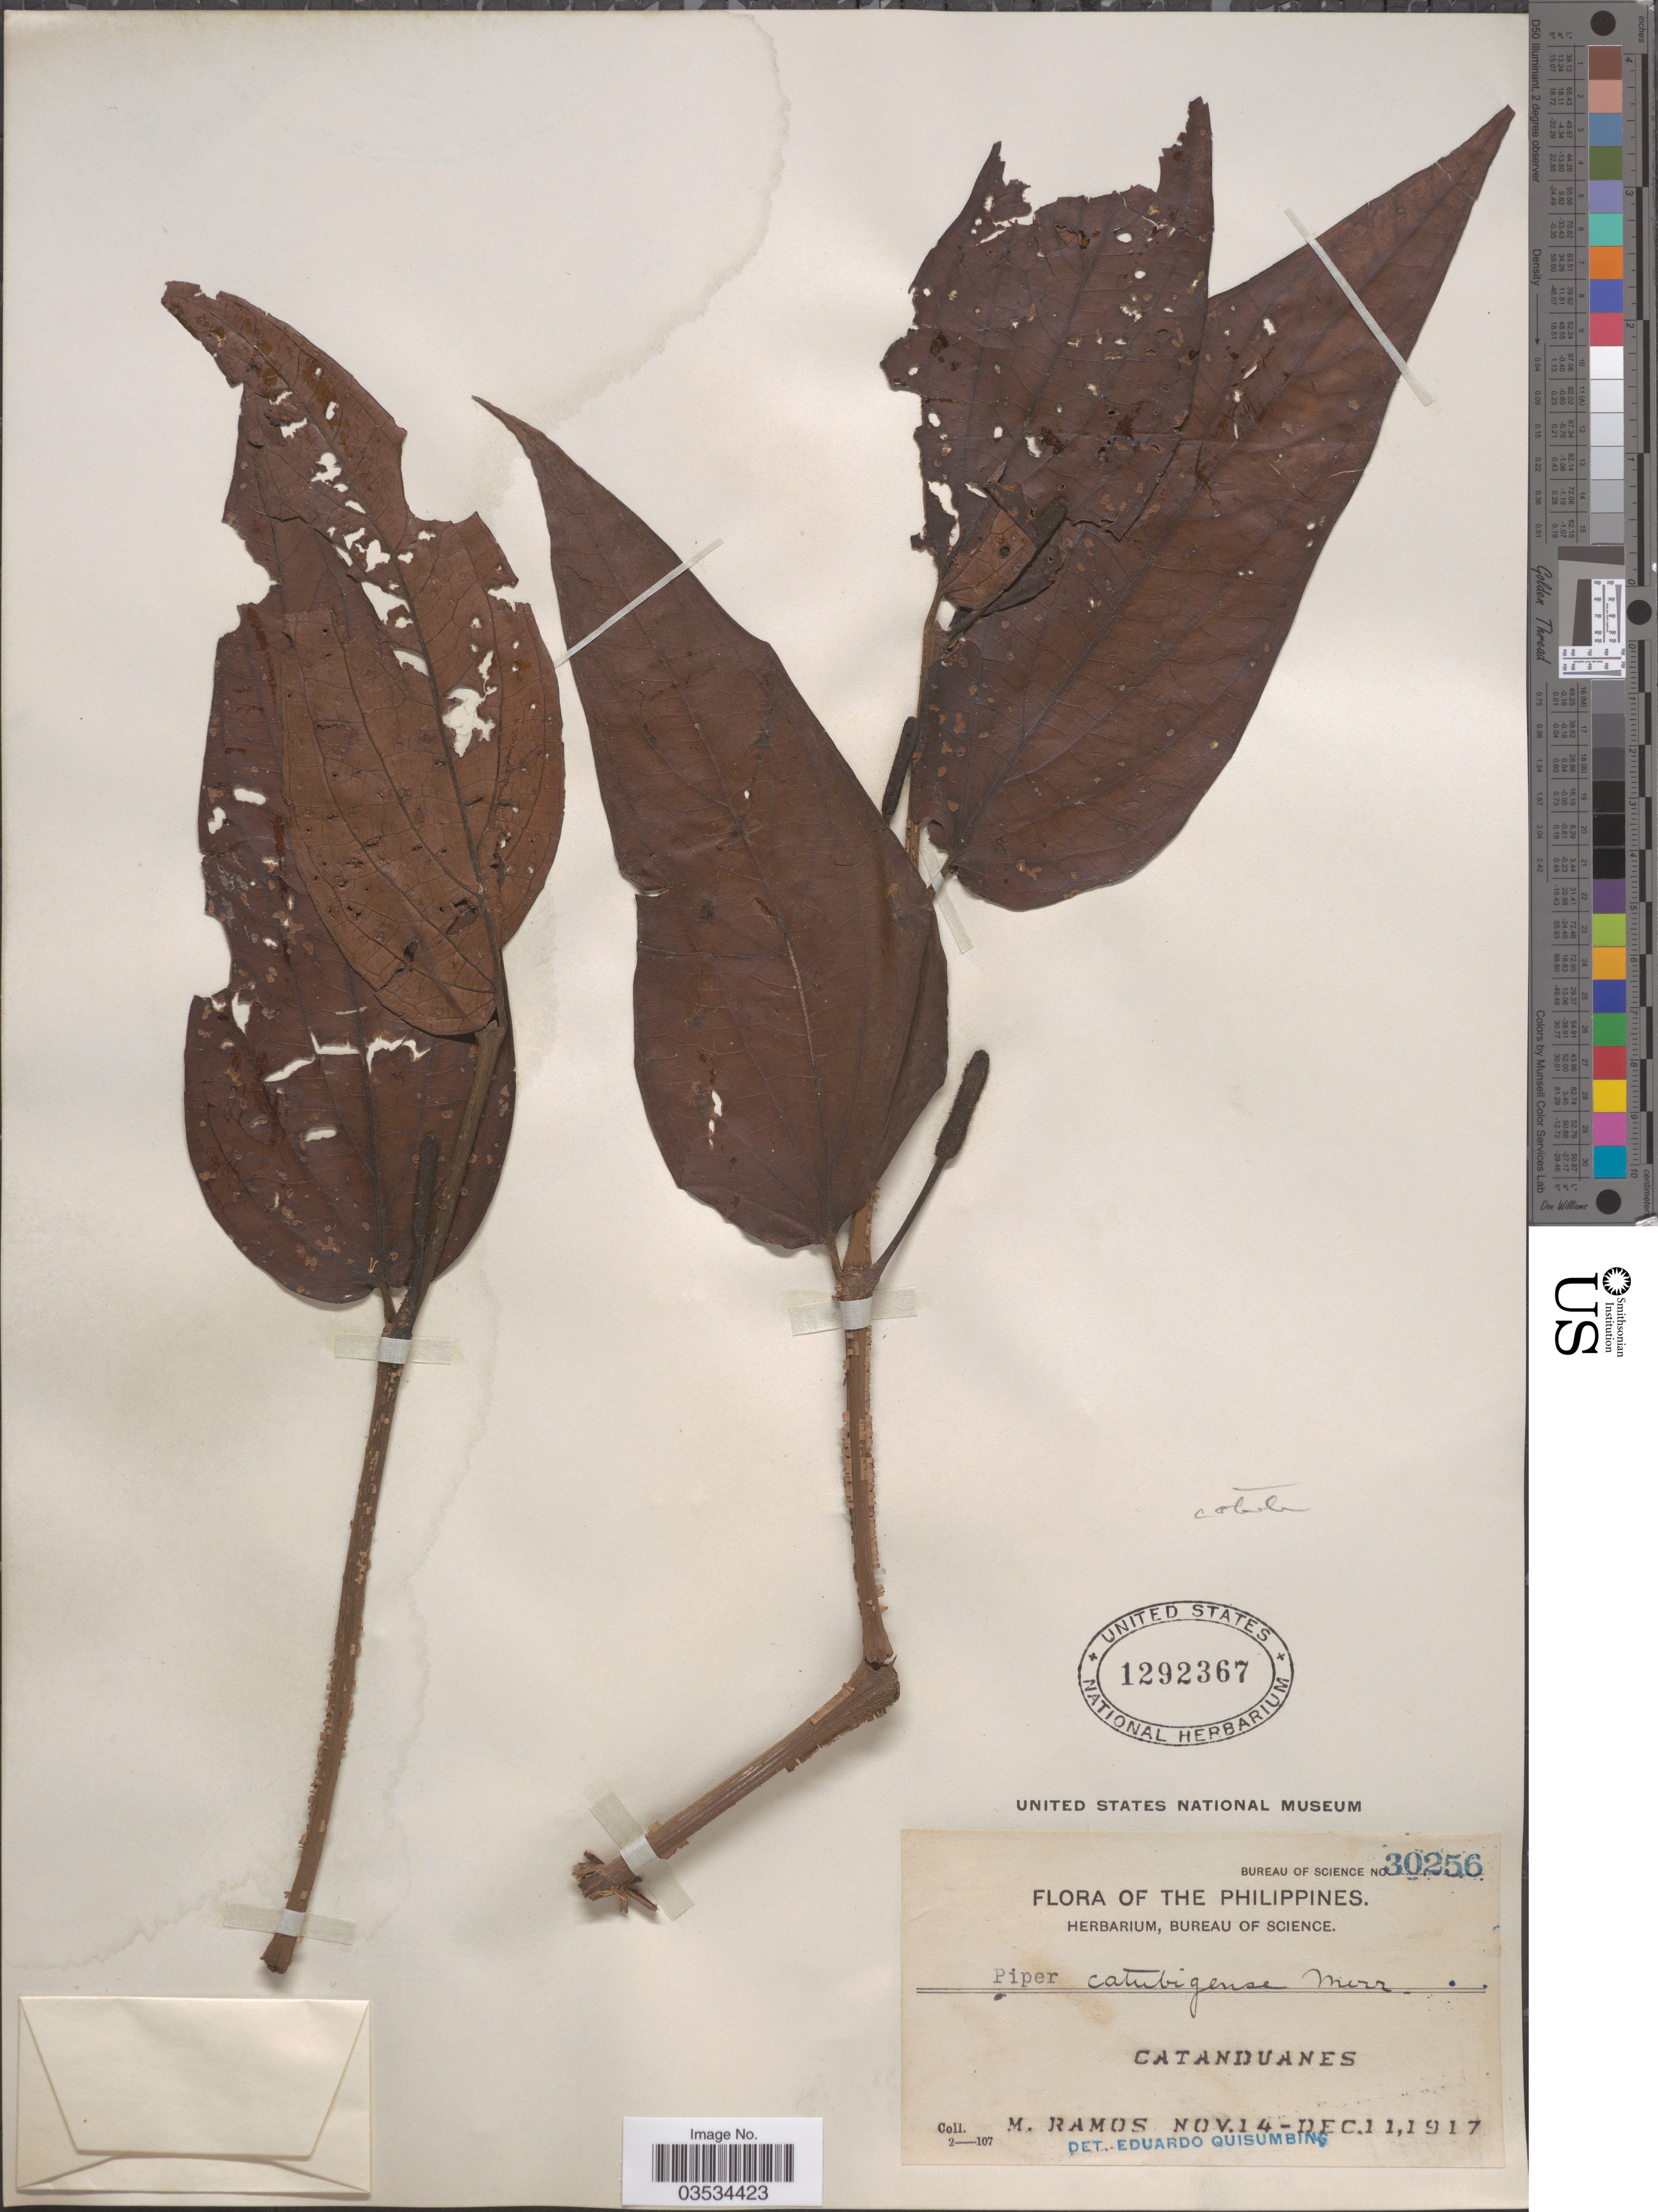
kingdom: Plantae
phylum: Tracheophyta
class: Magnoliopsida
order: Piperales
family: Piperaceae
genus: Piper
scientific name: Piper catubigense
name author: Merr.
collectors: M. Ramos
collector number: Bureau of Science 30256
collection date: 1917-11-14/1917-12-11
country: Philippines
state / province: Bicol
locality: Catanduanes.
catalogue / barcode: US 1292367